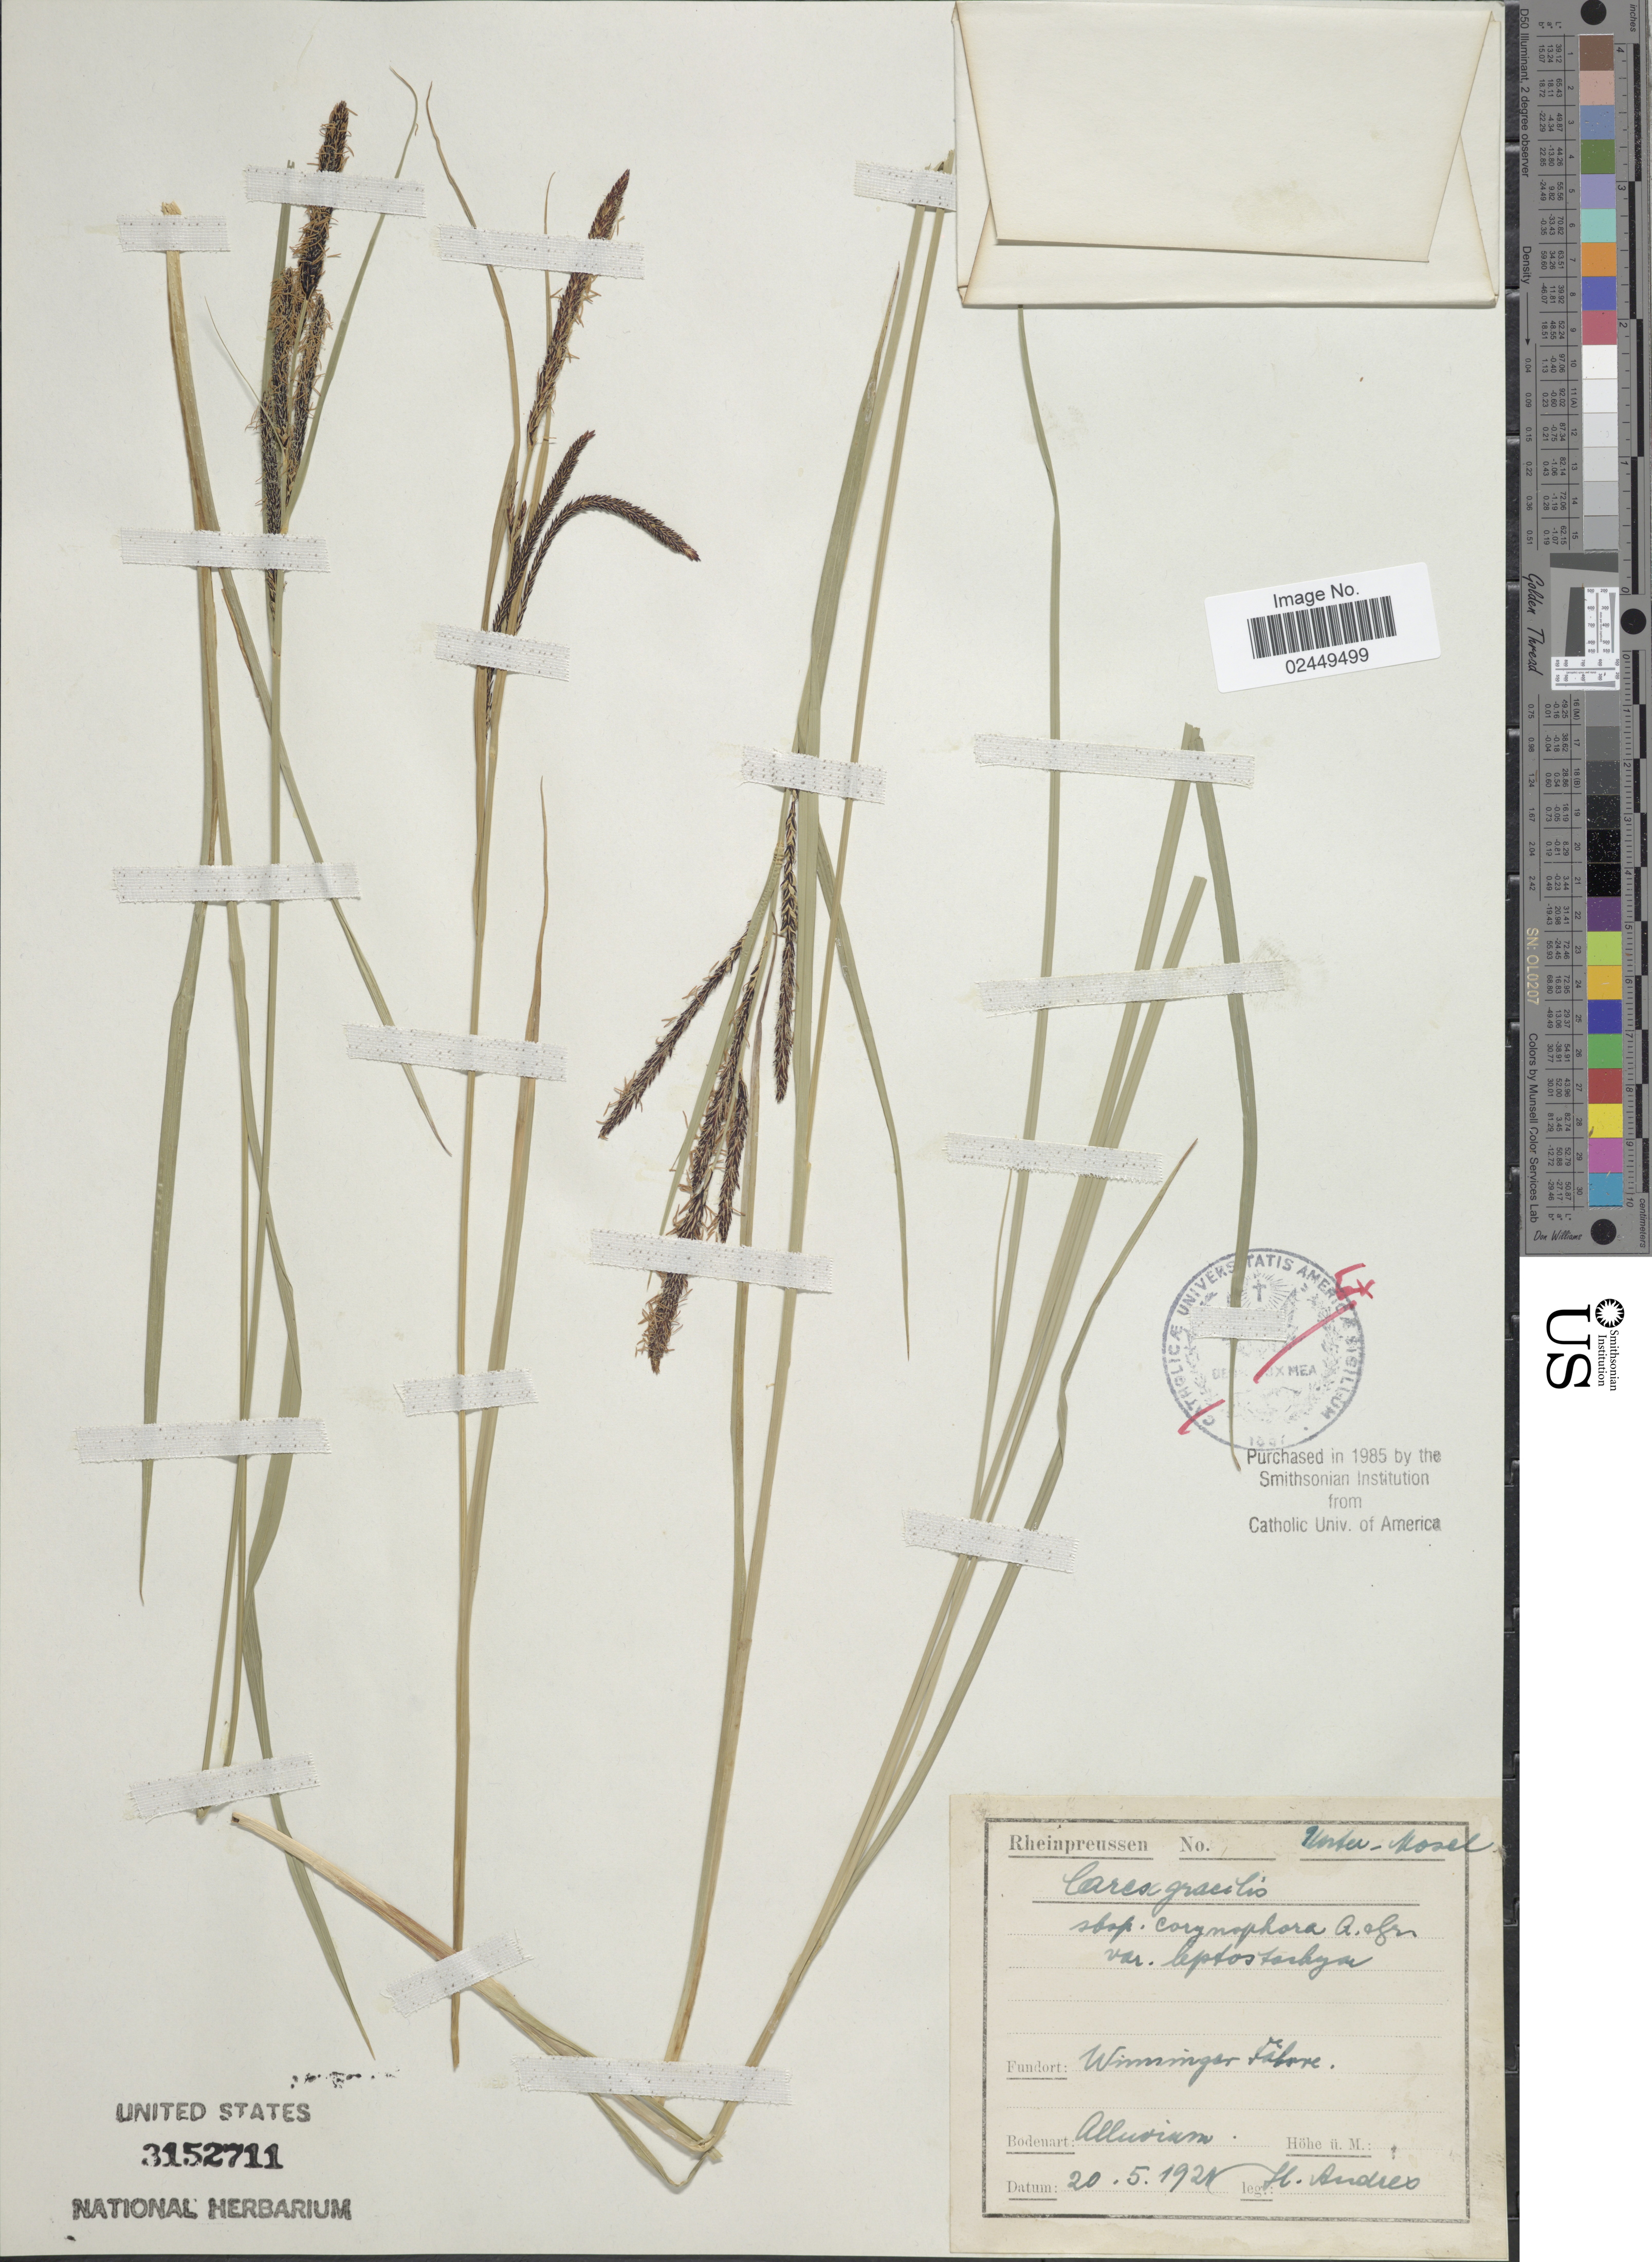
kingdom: Plantae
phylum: Tracheophyta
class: Liliopsida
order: Poales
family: Cyperaceae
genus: Carex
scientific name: Carex acuta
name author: L.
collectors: H. Andres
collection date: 1921-05-20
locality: Wimminger Falore. Unter-Mosel. [interpreted]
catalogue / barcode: US 3152711